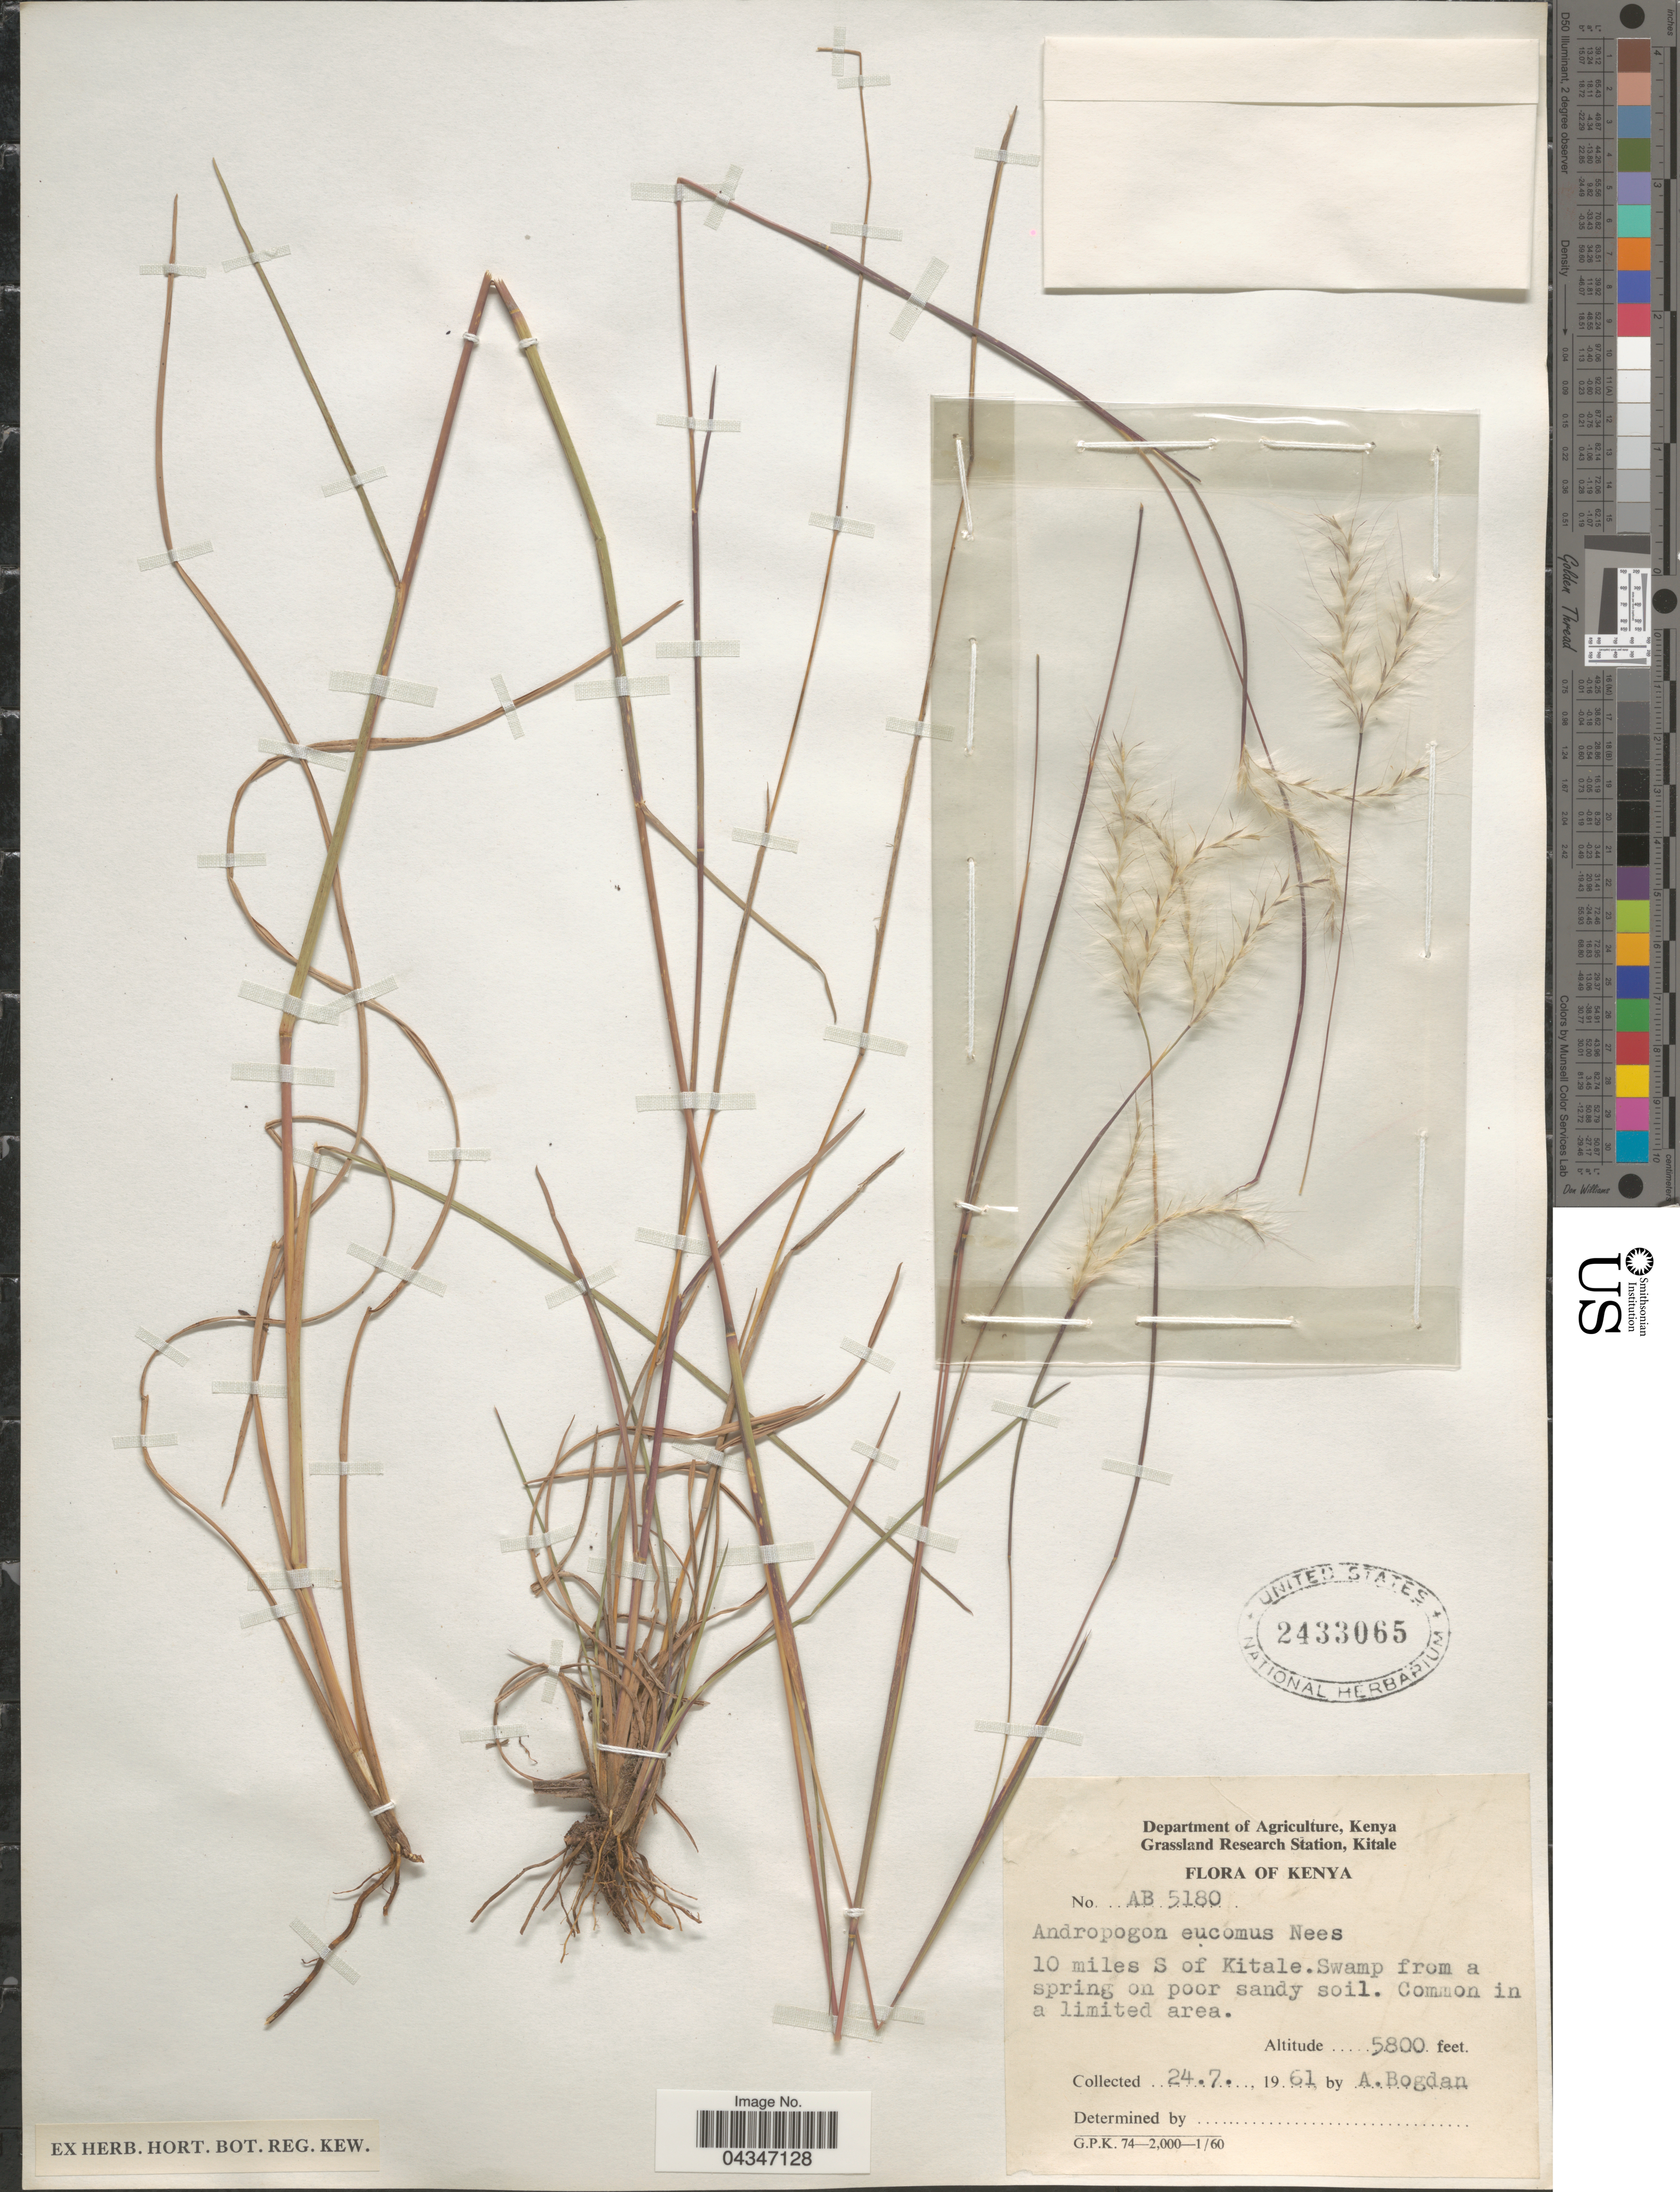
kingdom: Plantae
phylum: Tracheophyta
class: Liliopsida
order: Poales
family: Poaceae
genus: Andropogon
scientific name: Andropogon eucomus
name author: Nees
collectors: A. Bogdan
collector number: AB5180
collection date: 1961-07-24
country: Kenya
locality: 10 miles S of Kitale.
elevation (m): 1768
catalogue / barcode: US 2433065